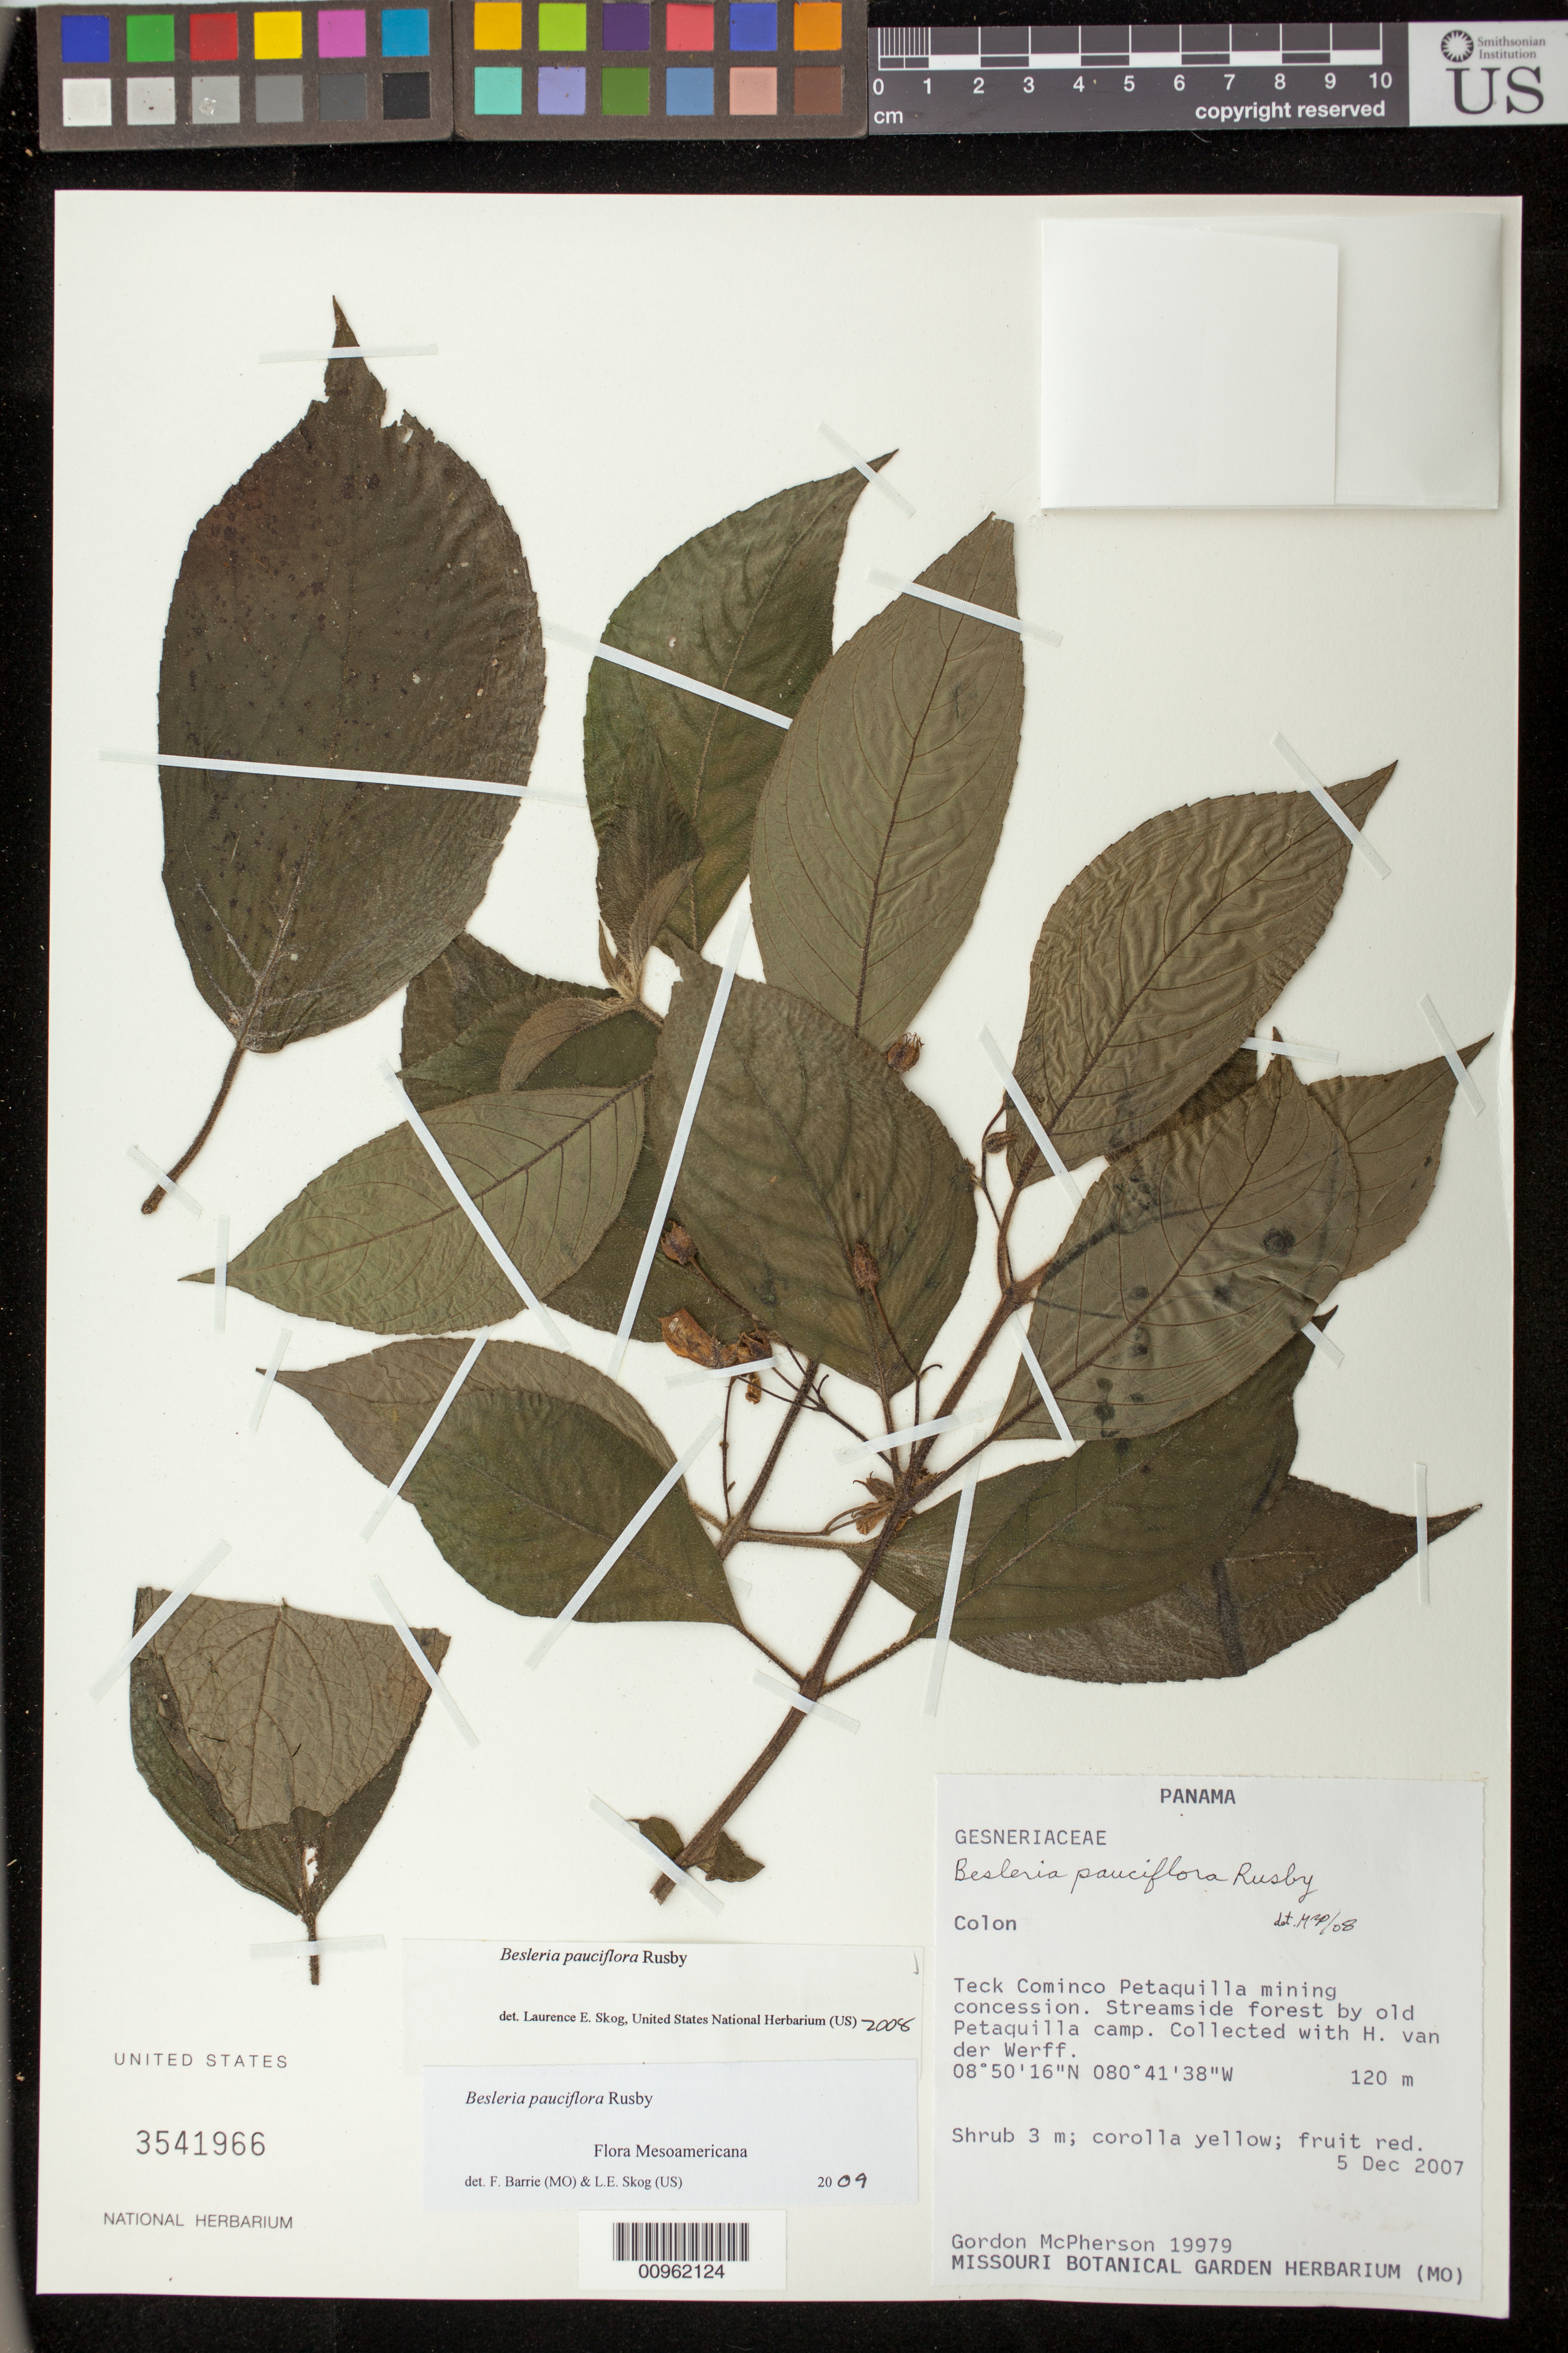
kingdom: Plantae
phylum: Tracheophyta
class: Magnoliopsida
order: Lamiales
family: Gesneriaceae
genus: Besleria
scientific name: Besleria pauciflora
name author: Rusby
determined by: Skog, Laurence E.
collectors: G. D. McPherson & H. van der Werff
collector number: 19979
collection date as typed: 05 Dec 2007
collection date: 2007-12-05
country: Panama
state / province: Colón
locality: Teck Cominco Petaquilla mining concession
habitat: Streamside forest by old Petaquillo camp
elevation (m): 120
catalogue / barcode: US 3541966